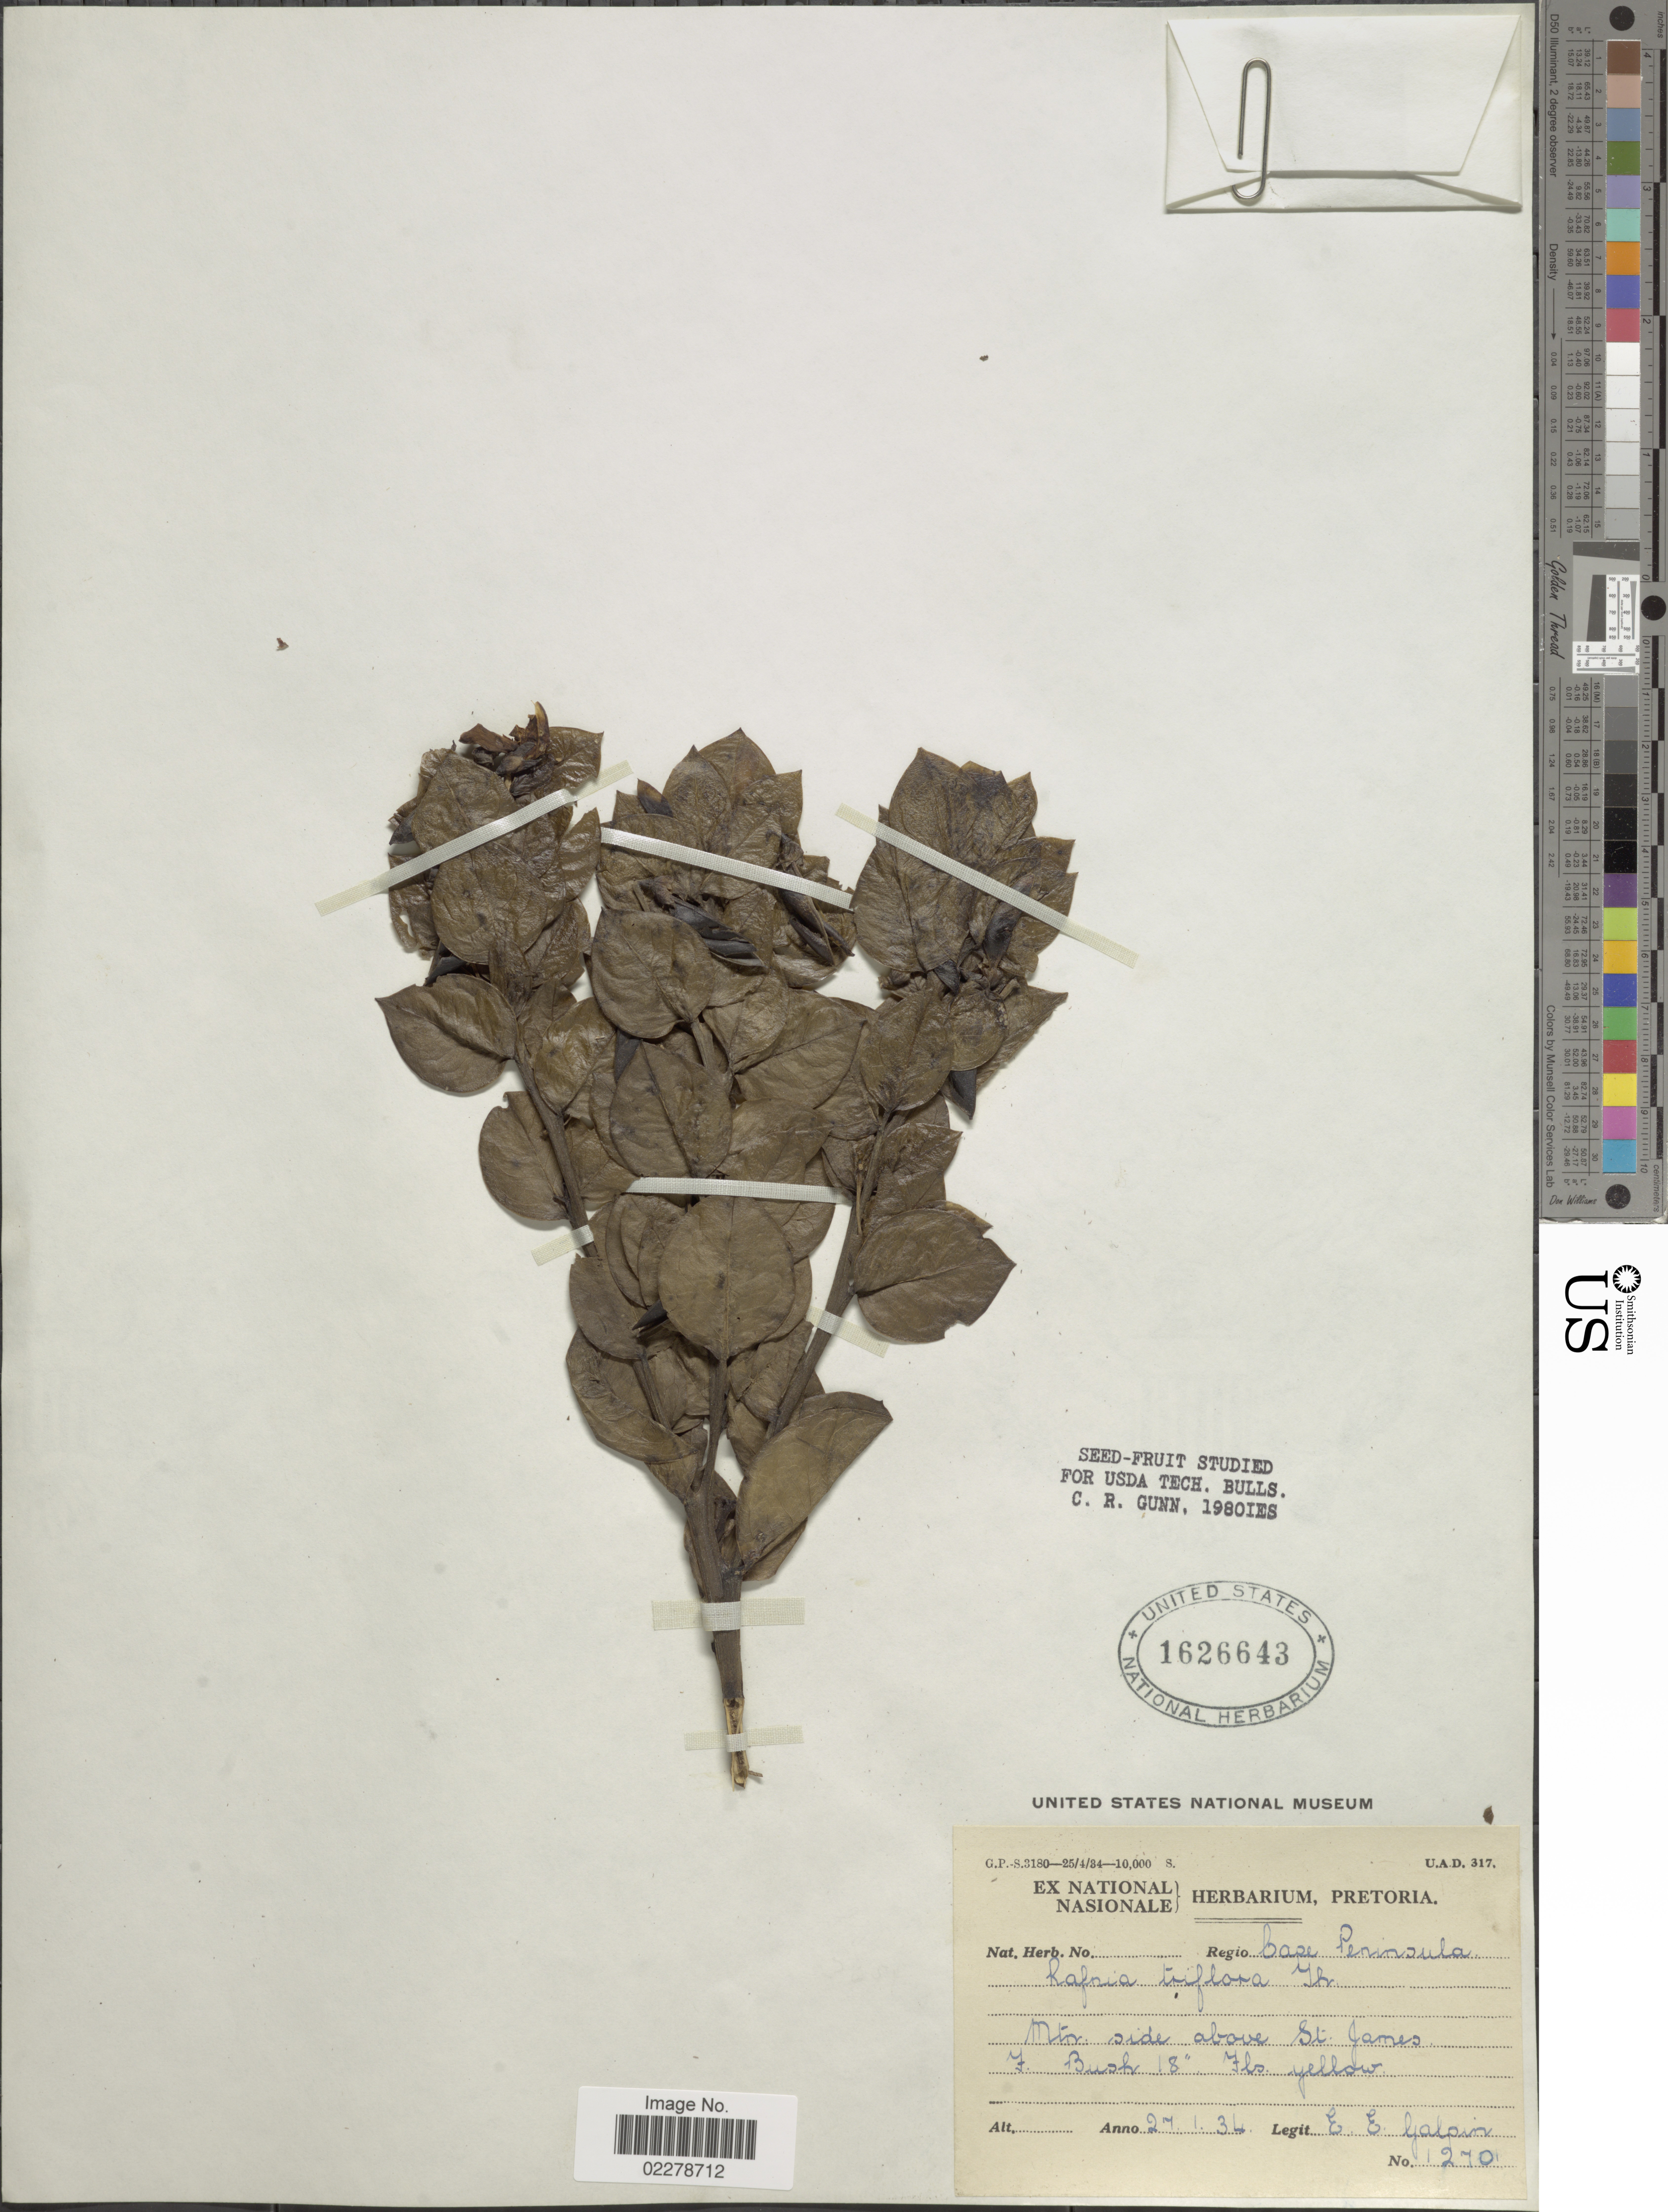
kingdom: Plantae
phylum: Tracheophyta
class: Magnoliopsida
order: Fabales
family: Fabaceae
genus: Rafnia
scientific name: Rafnia triflora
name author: (L.) Thunb.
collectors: E. Galpin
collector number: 1270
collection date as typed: Transcribed d/m/y: 27/1/36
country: South Africa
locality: Regio base Peninsula. Mtn. side above St. James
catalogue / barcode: US 1626643